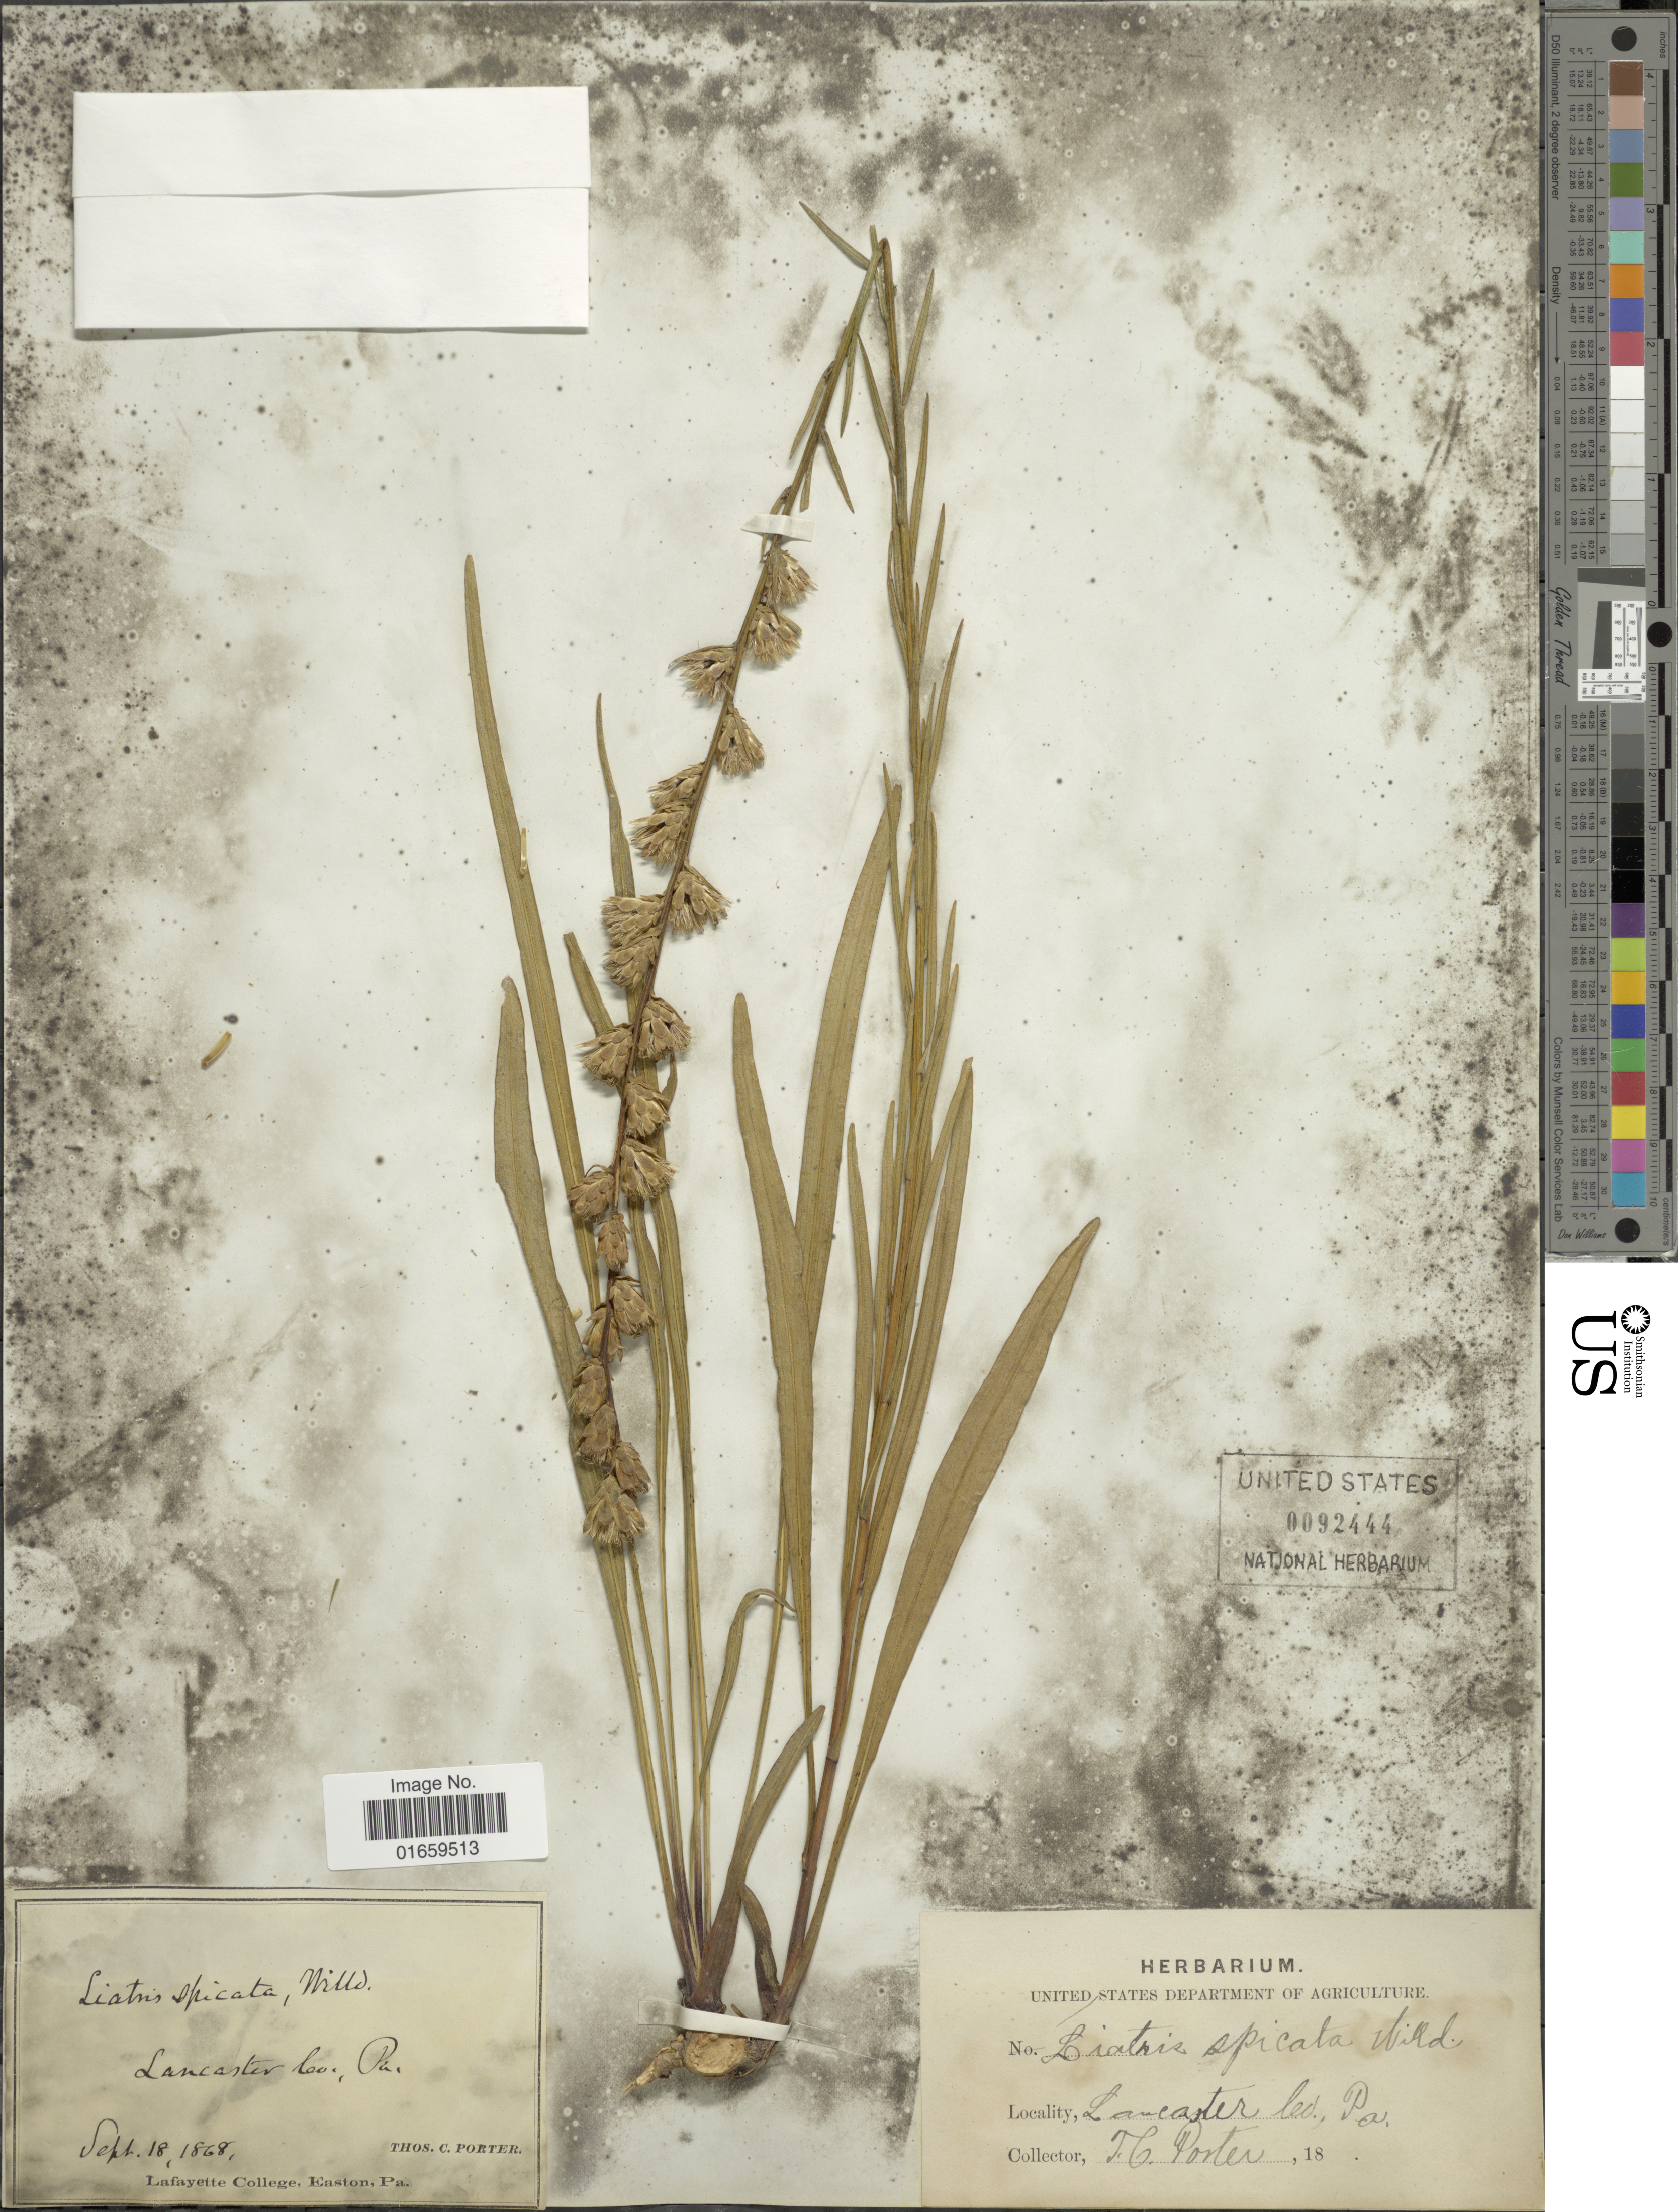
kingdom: Plantae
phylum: Tracheophyta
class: Magnoliopsida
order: Asterales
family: Asteraceae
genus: Liatris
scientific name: Liatris spicata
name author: (L.) Willd.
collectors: T. C. Porter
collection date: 1868-09-18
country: United States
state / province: Pennsylvania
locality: Lancaster leo. Pa.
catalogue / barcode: US 92444